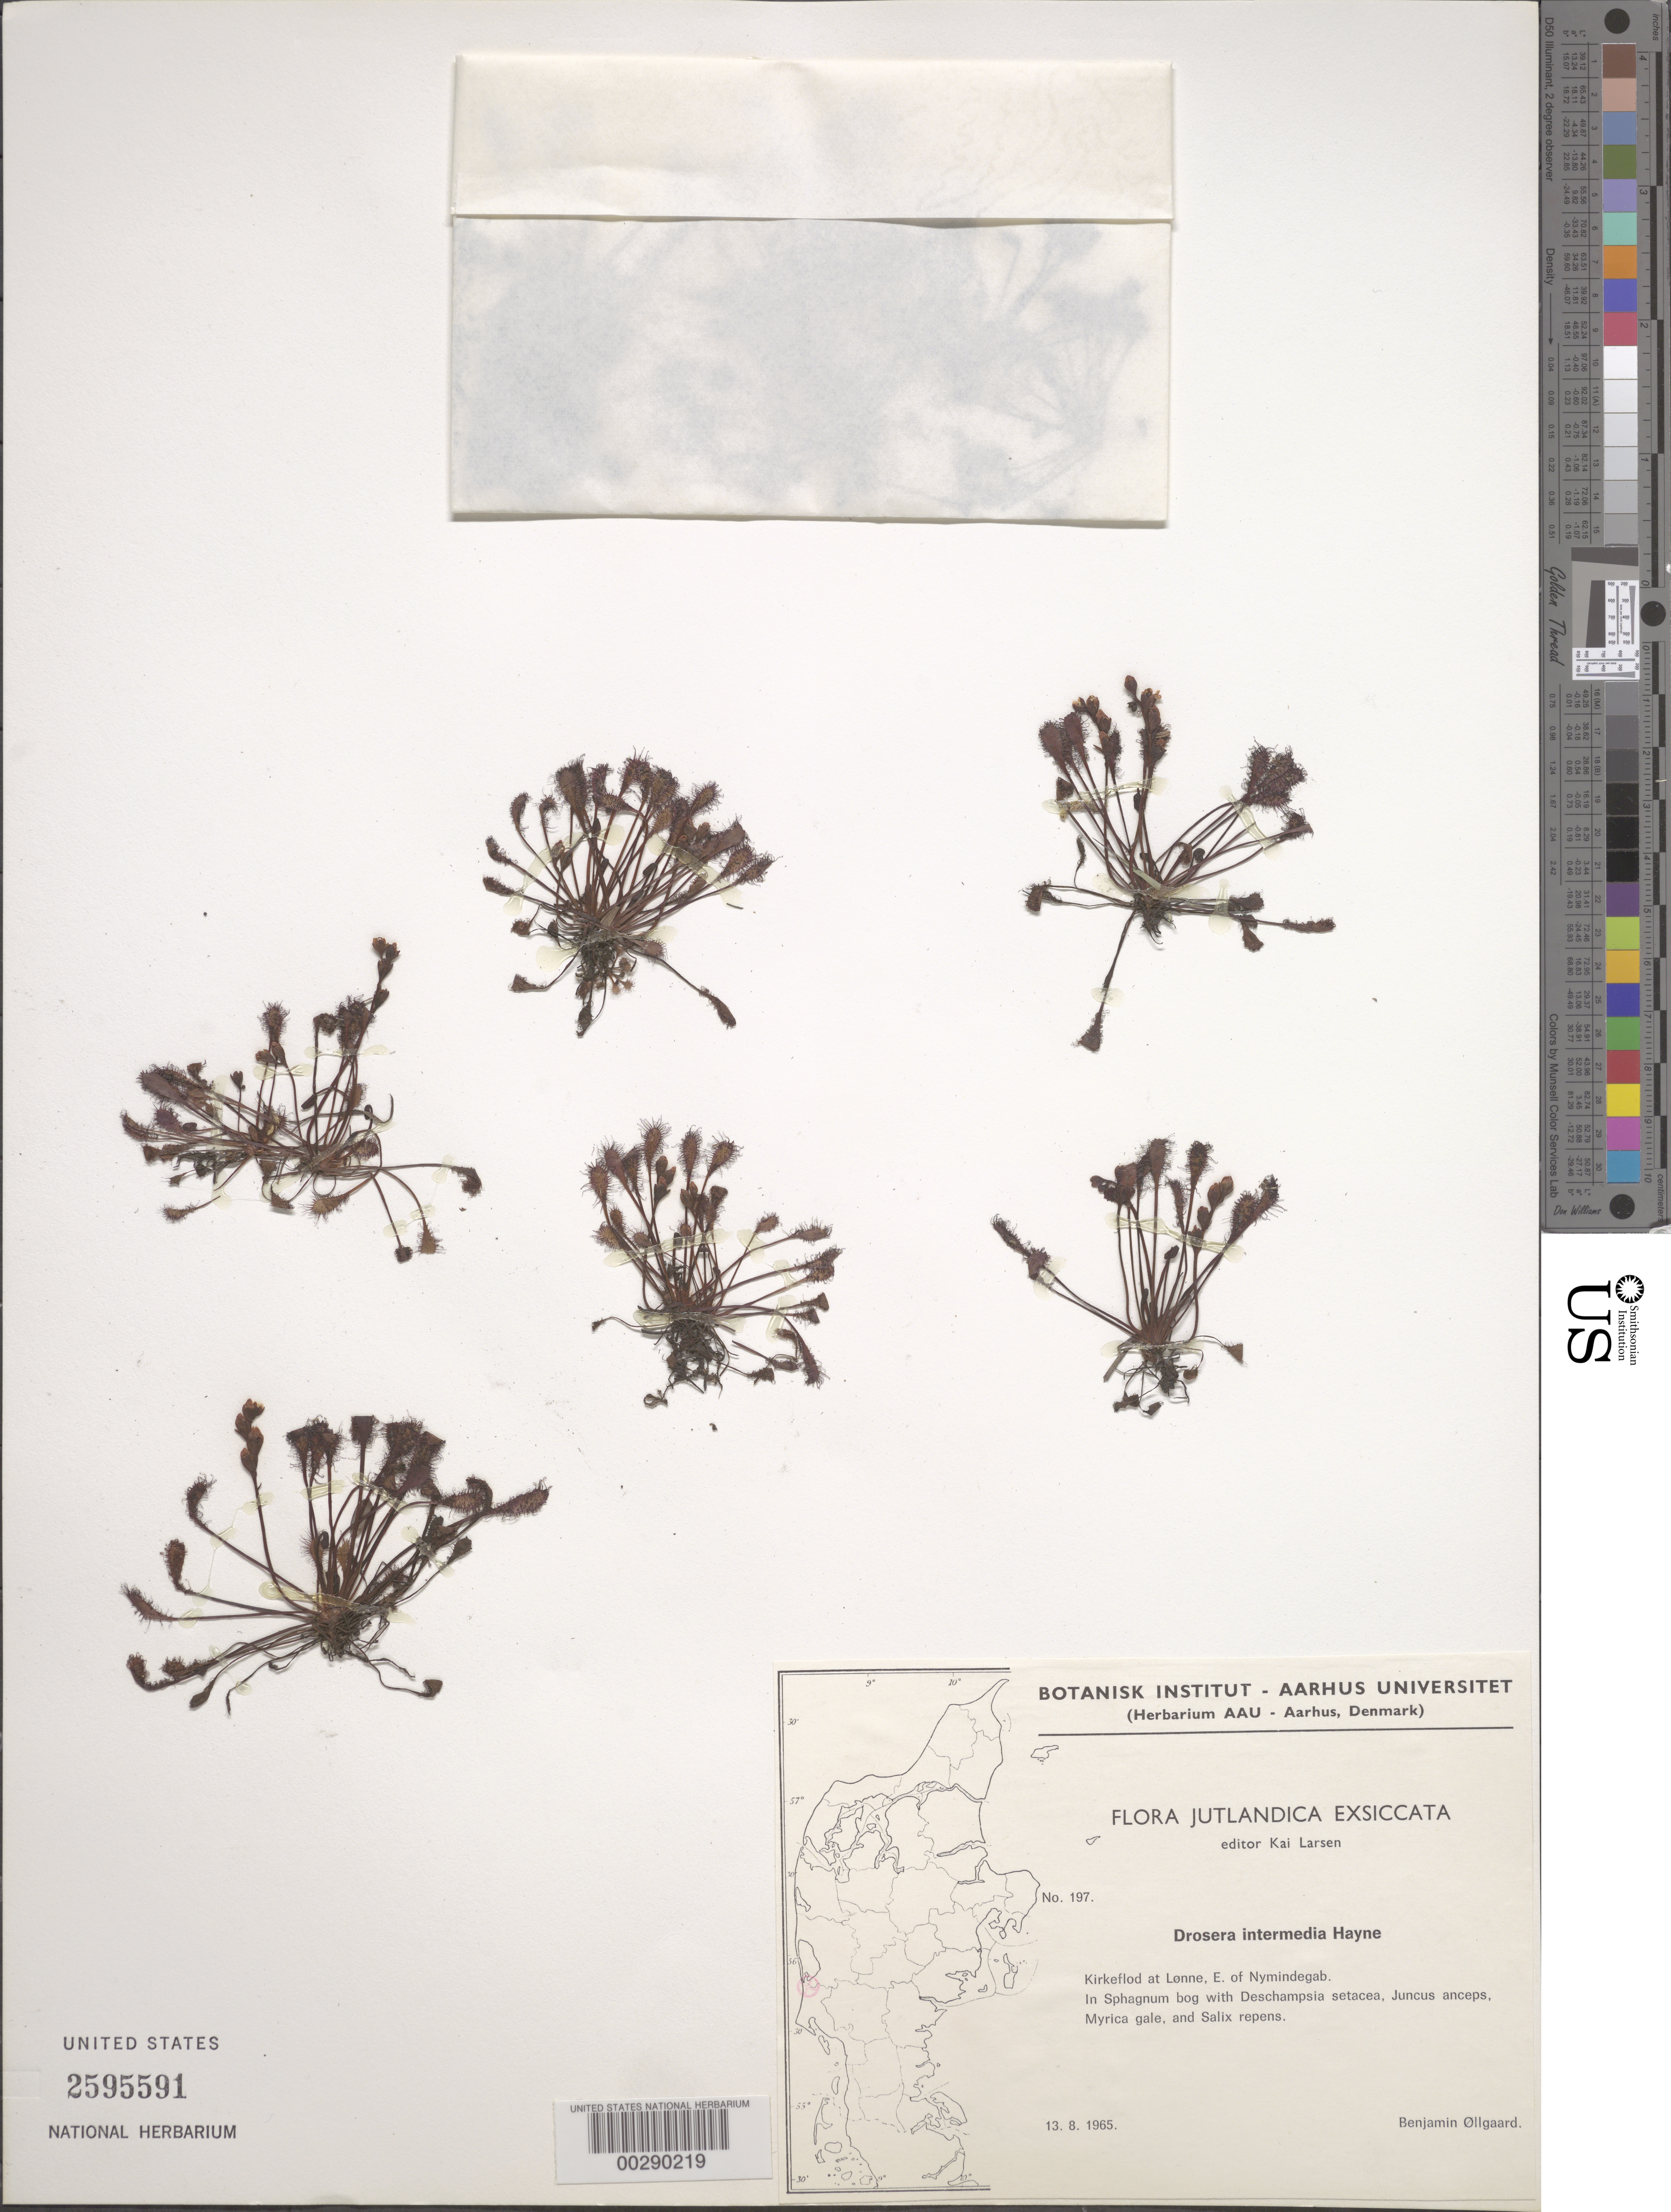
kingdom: Plantae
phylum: Tracheophyta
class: Magnoliopsida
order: Caryophyllales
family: Droseraceae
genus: Drosera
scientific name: Drosera intermedia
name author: Hayne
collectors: B. Øllgaard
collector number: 197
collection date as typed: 13 Aug 1965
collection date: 1965-08-13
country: Denmark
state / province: Syddanmark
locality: Kirkeflod at Lonne, E of Rymindegab. Ribe.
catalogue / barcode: US 2595591